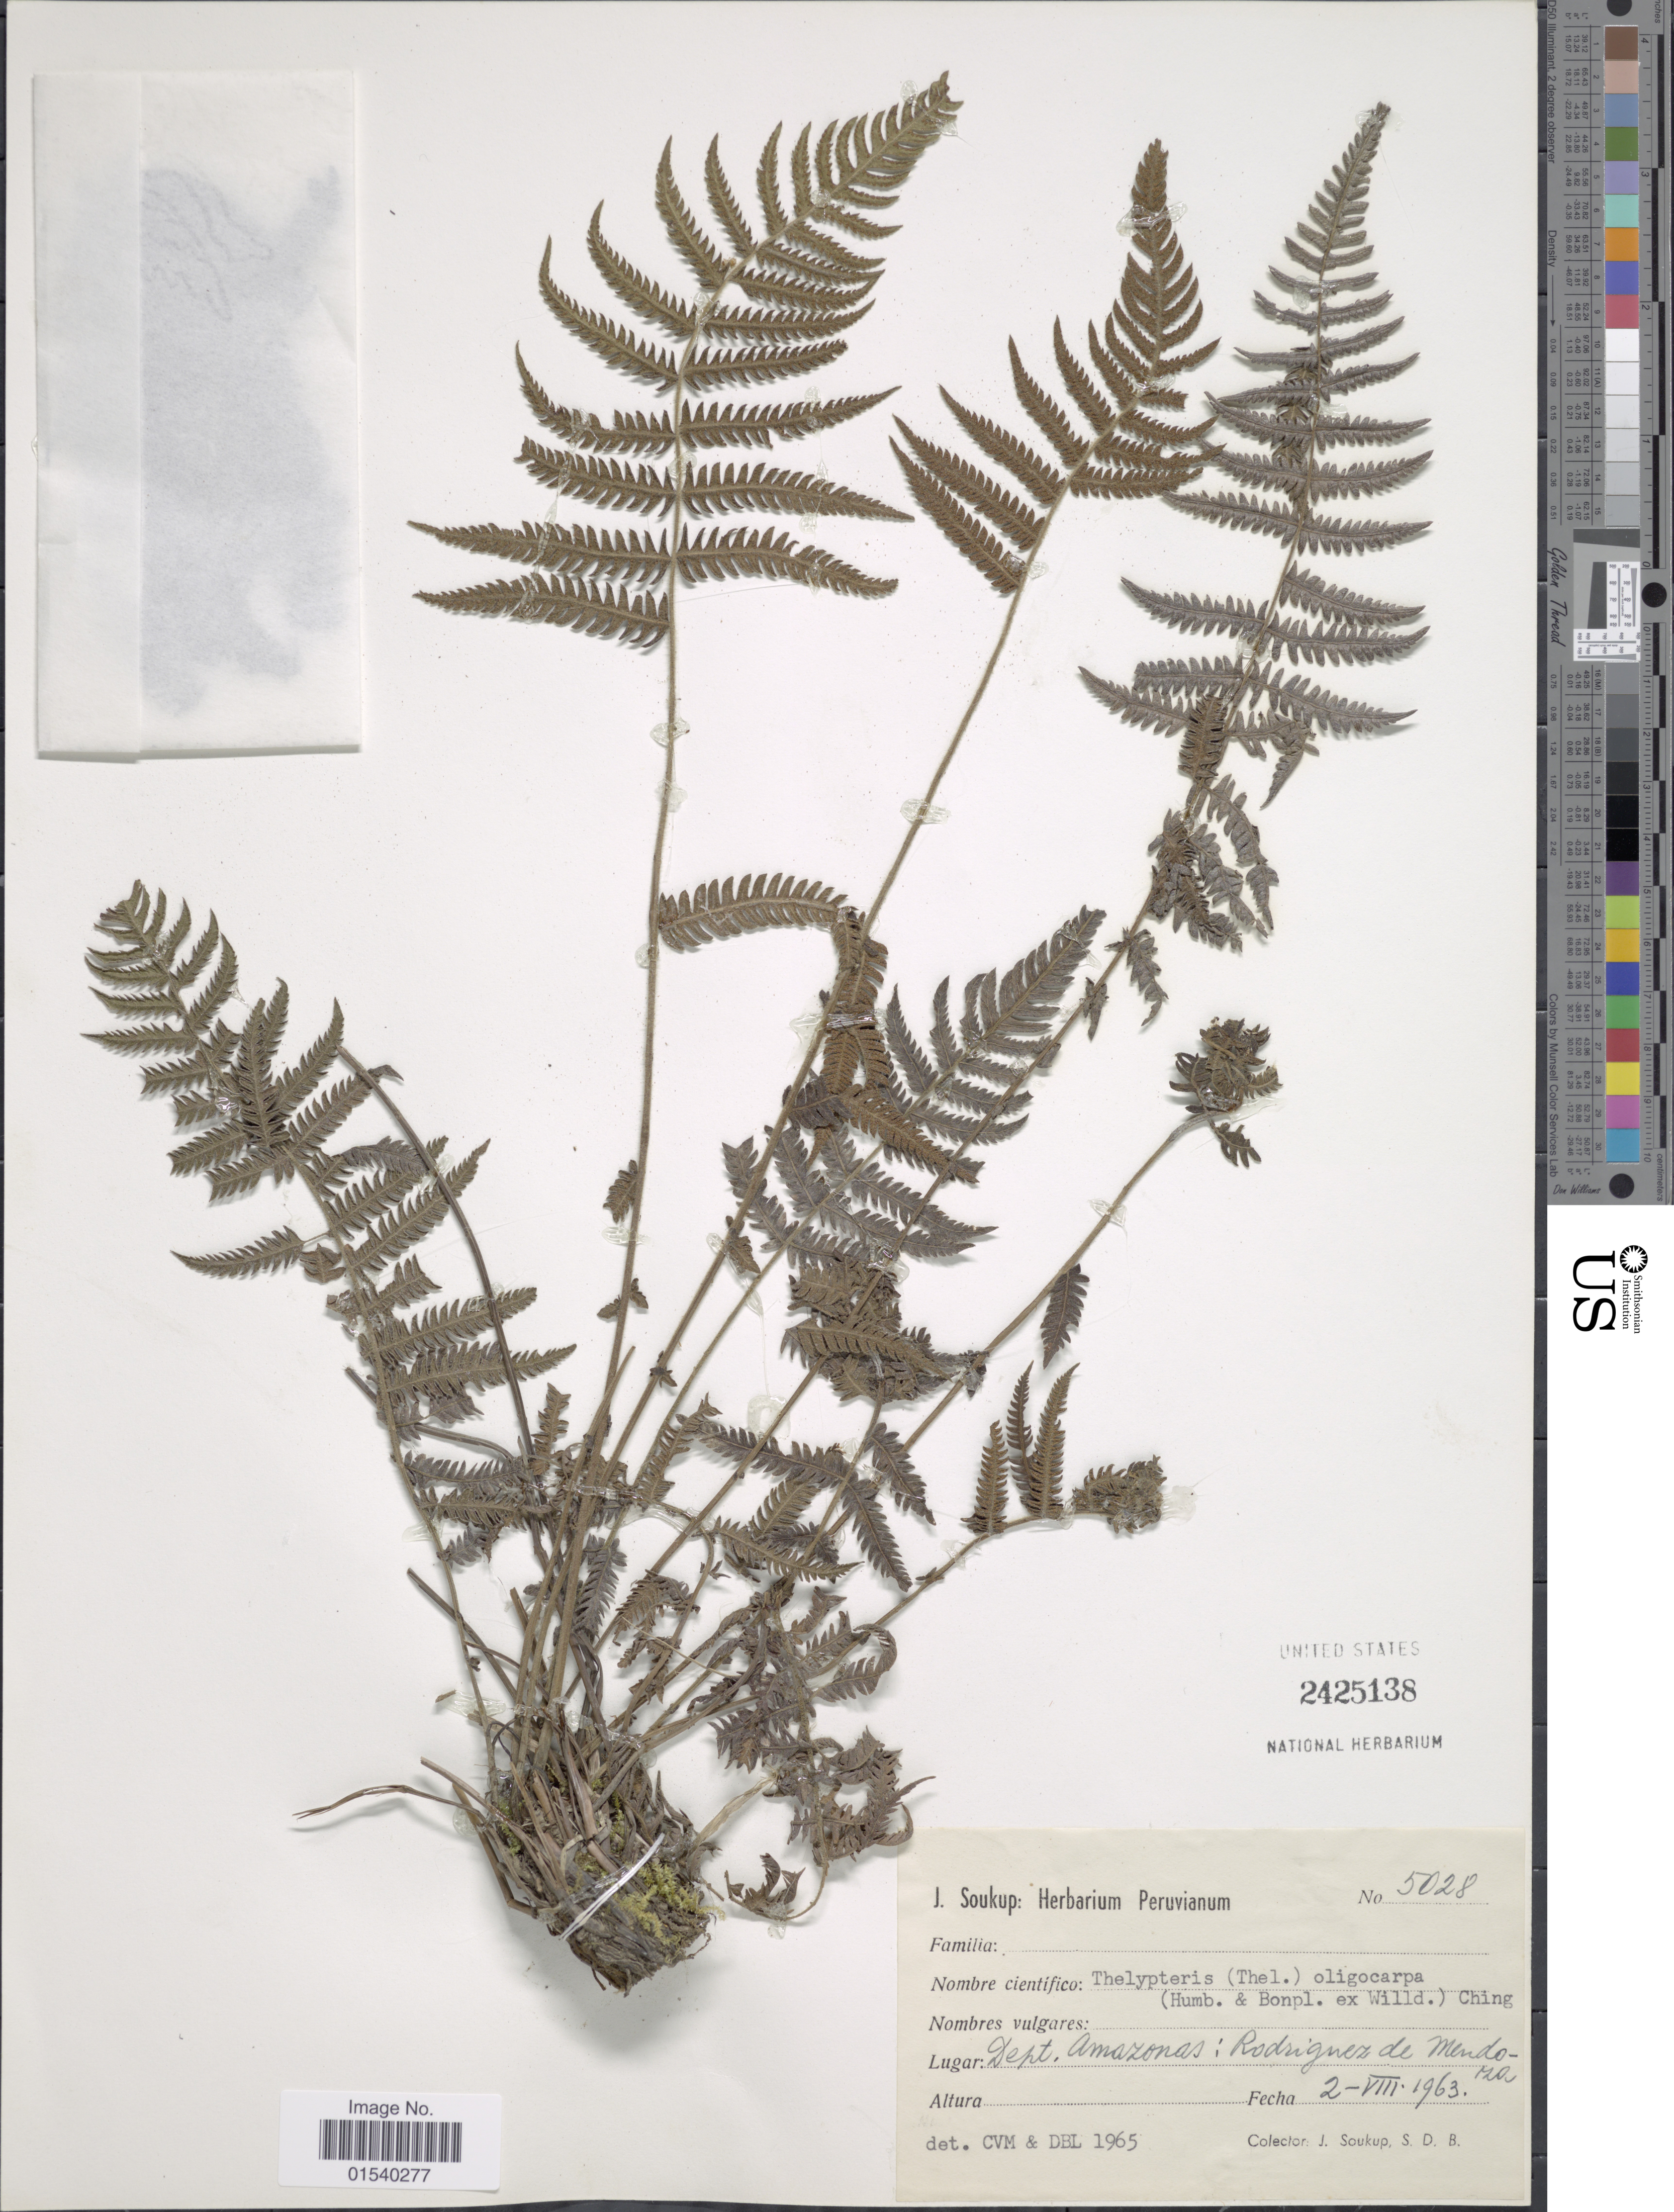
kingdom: Plantae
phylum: Tracheophyta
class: Polypodiopsida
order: Polypodiales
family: Thelypteridaceae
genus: Amauropelta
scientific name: Amauropelta oligocarpa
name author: (Humb. & Bonpl. ex Willd.) Pic. Serm.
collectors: J. Soukup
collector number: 5028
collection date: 1963-08-02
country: Peru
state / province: Amazonas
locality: Rodríguez de Mendoza, Dept. Amazonas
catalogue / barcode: US 2425138